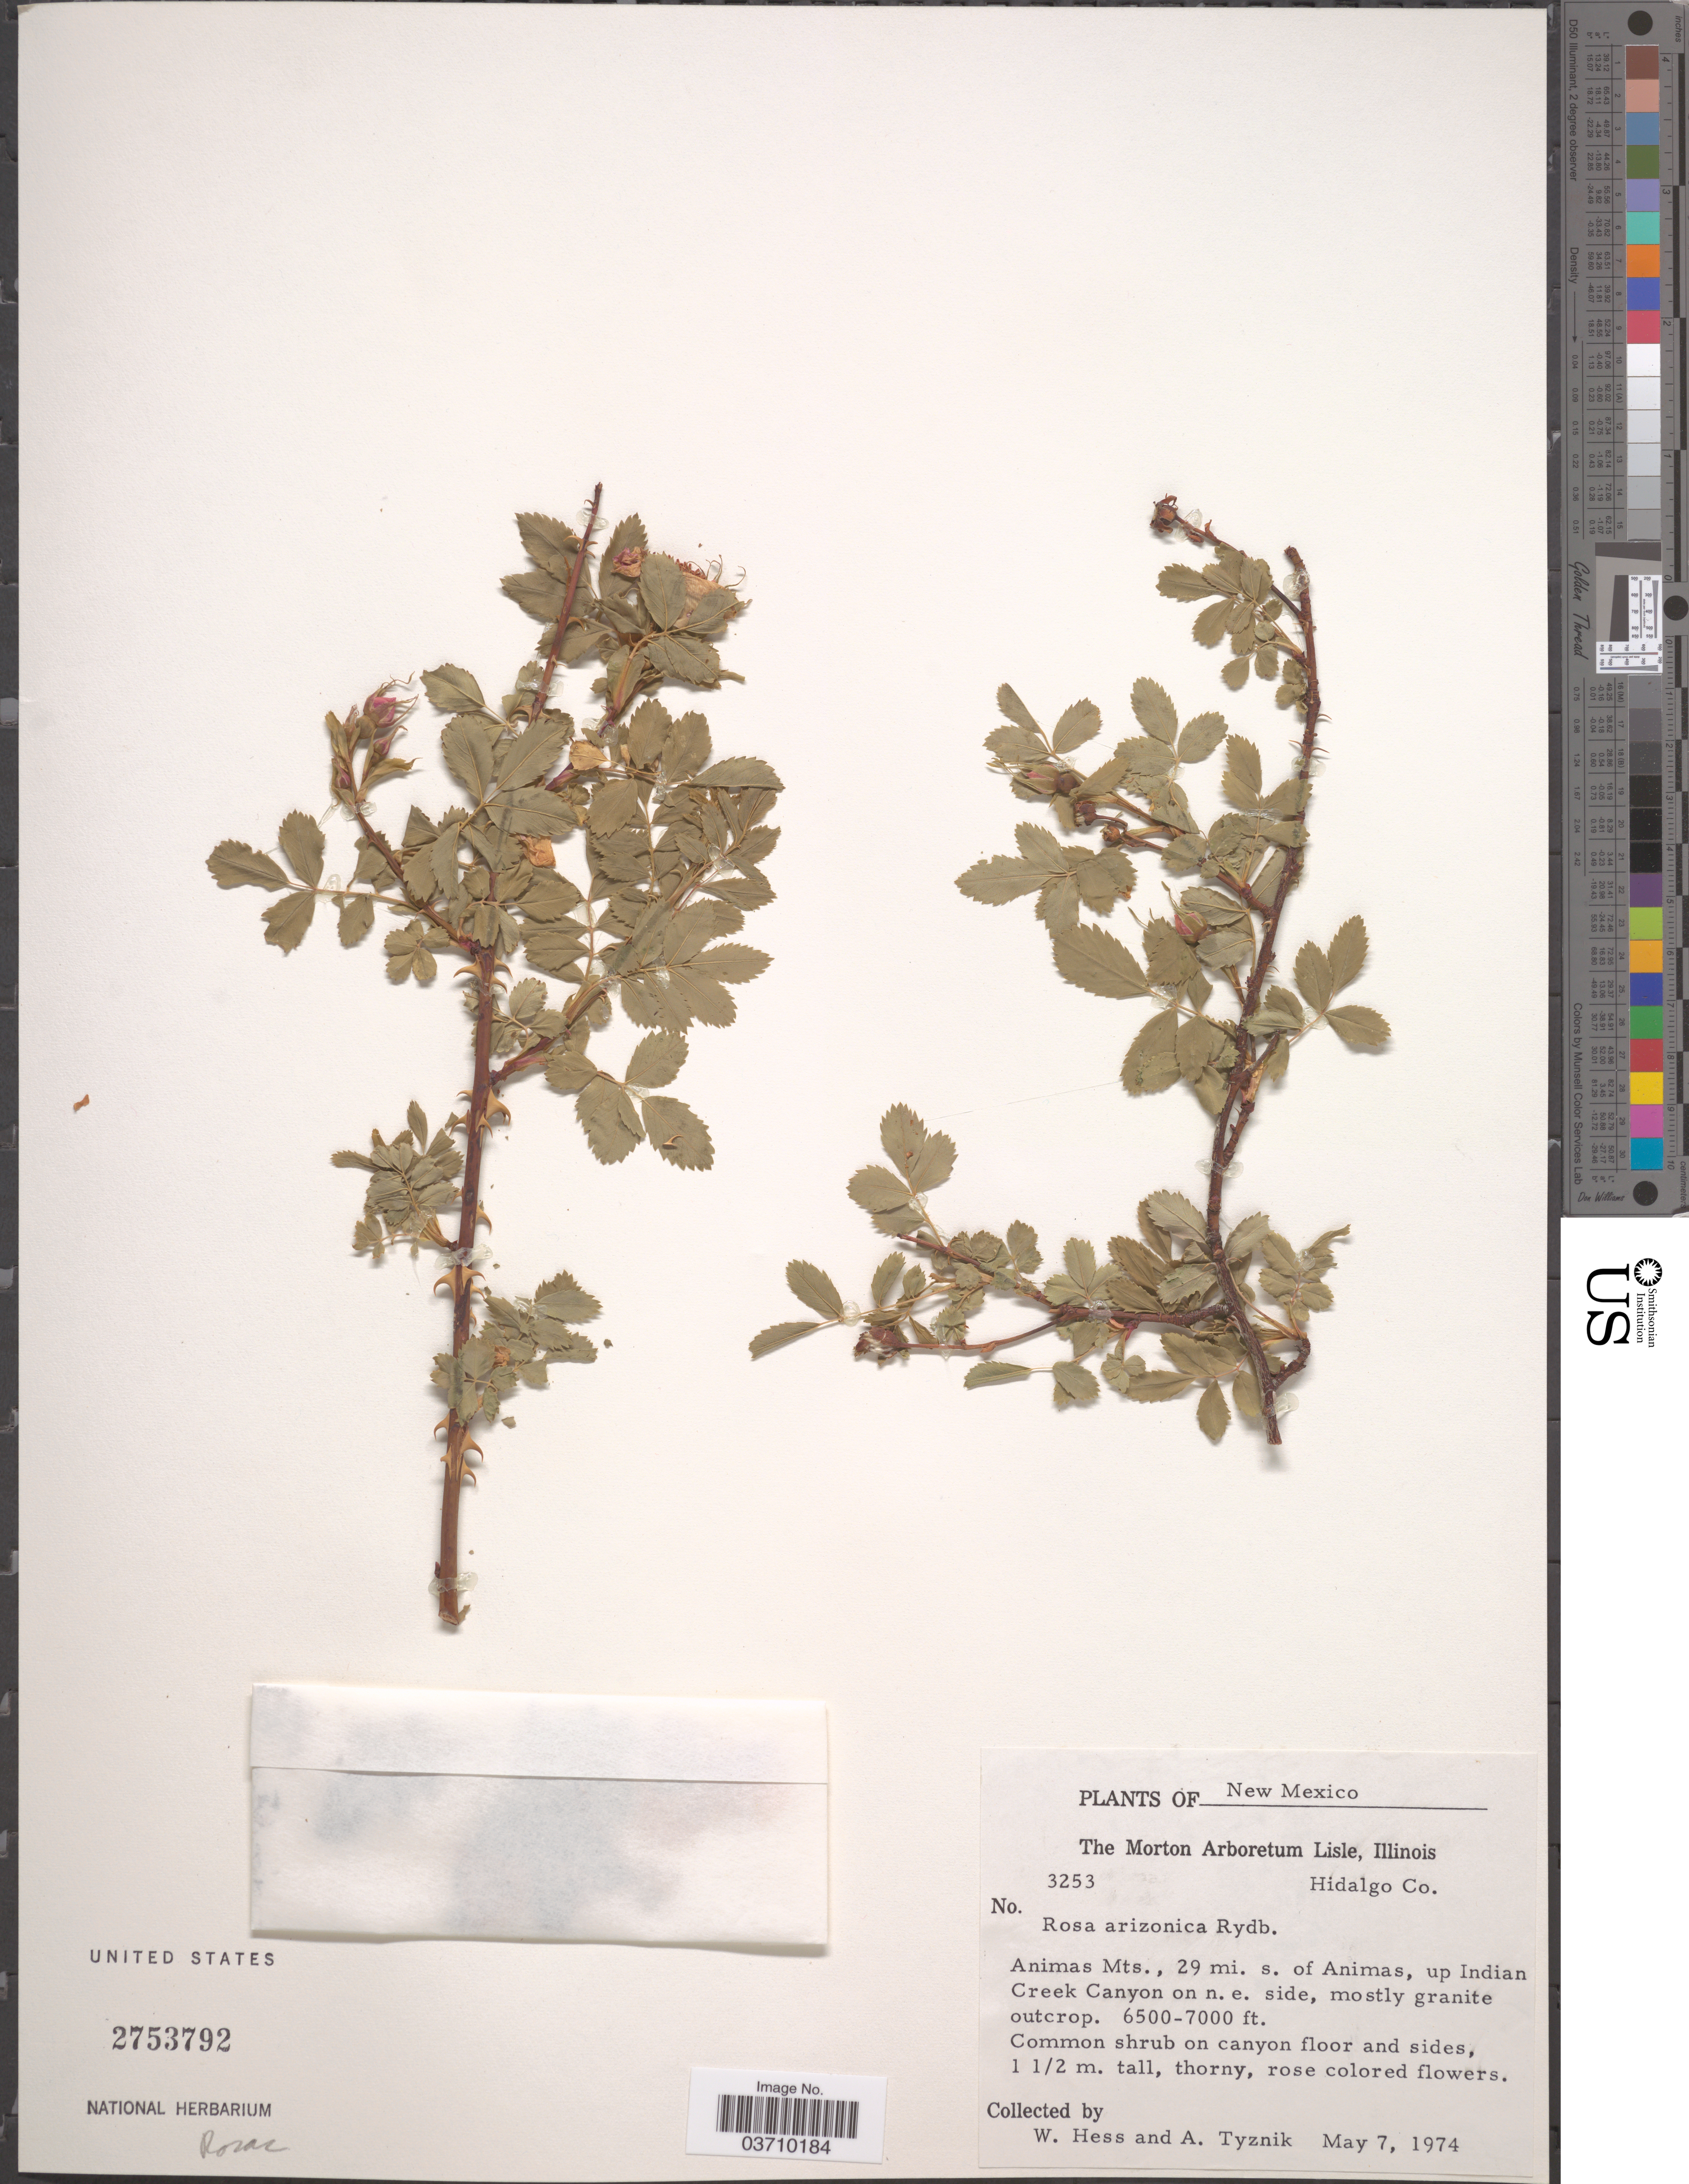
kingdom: Plantae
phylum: Tracheophyta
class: Magnoliopsida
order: Rosales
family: Rosaceae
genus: Rosa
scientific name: Rosa arizonica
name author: Rydb.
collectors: W. Hess & A. Tyznik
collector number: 3253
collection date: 1974-05-07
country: United States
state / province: New Mexico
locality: Hidalgo Co. Animas Mts., 29 mi. s. of Animas, up Indian Creek Canyon on n. e. side.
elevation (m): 1981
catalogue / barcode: US 2753792